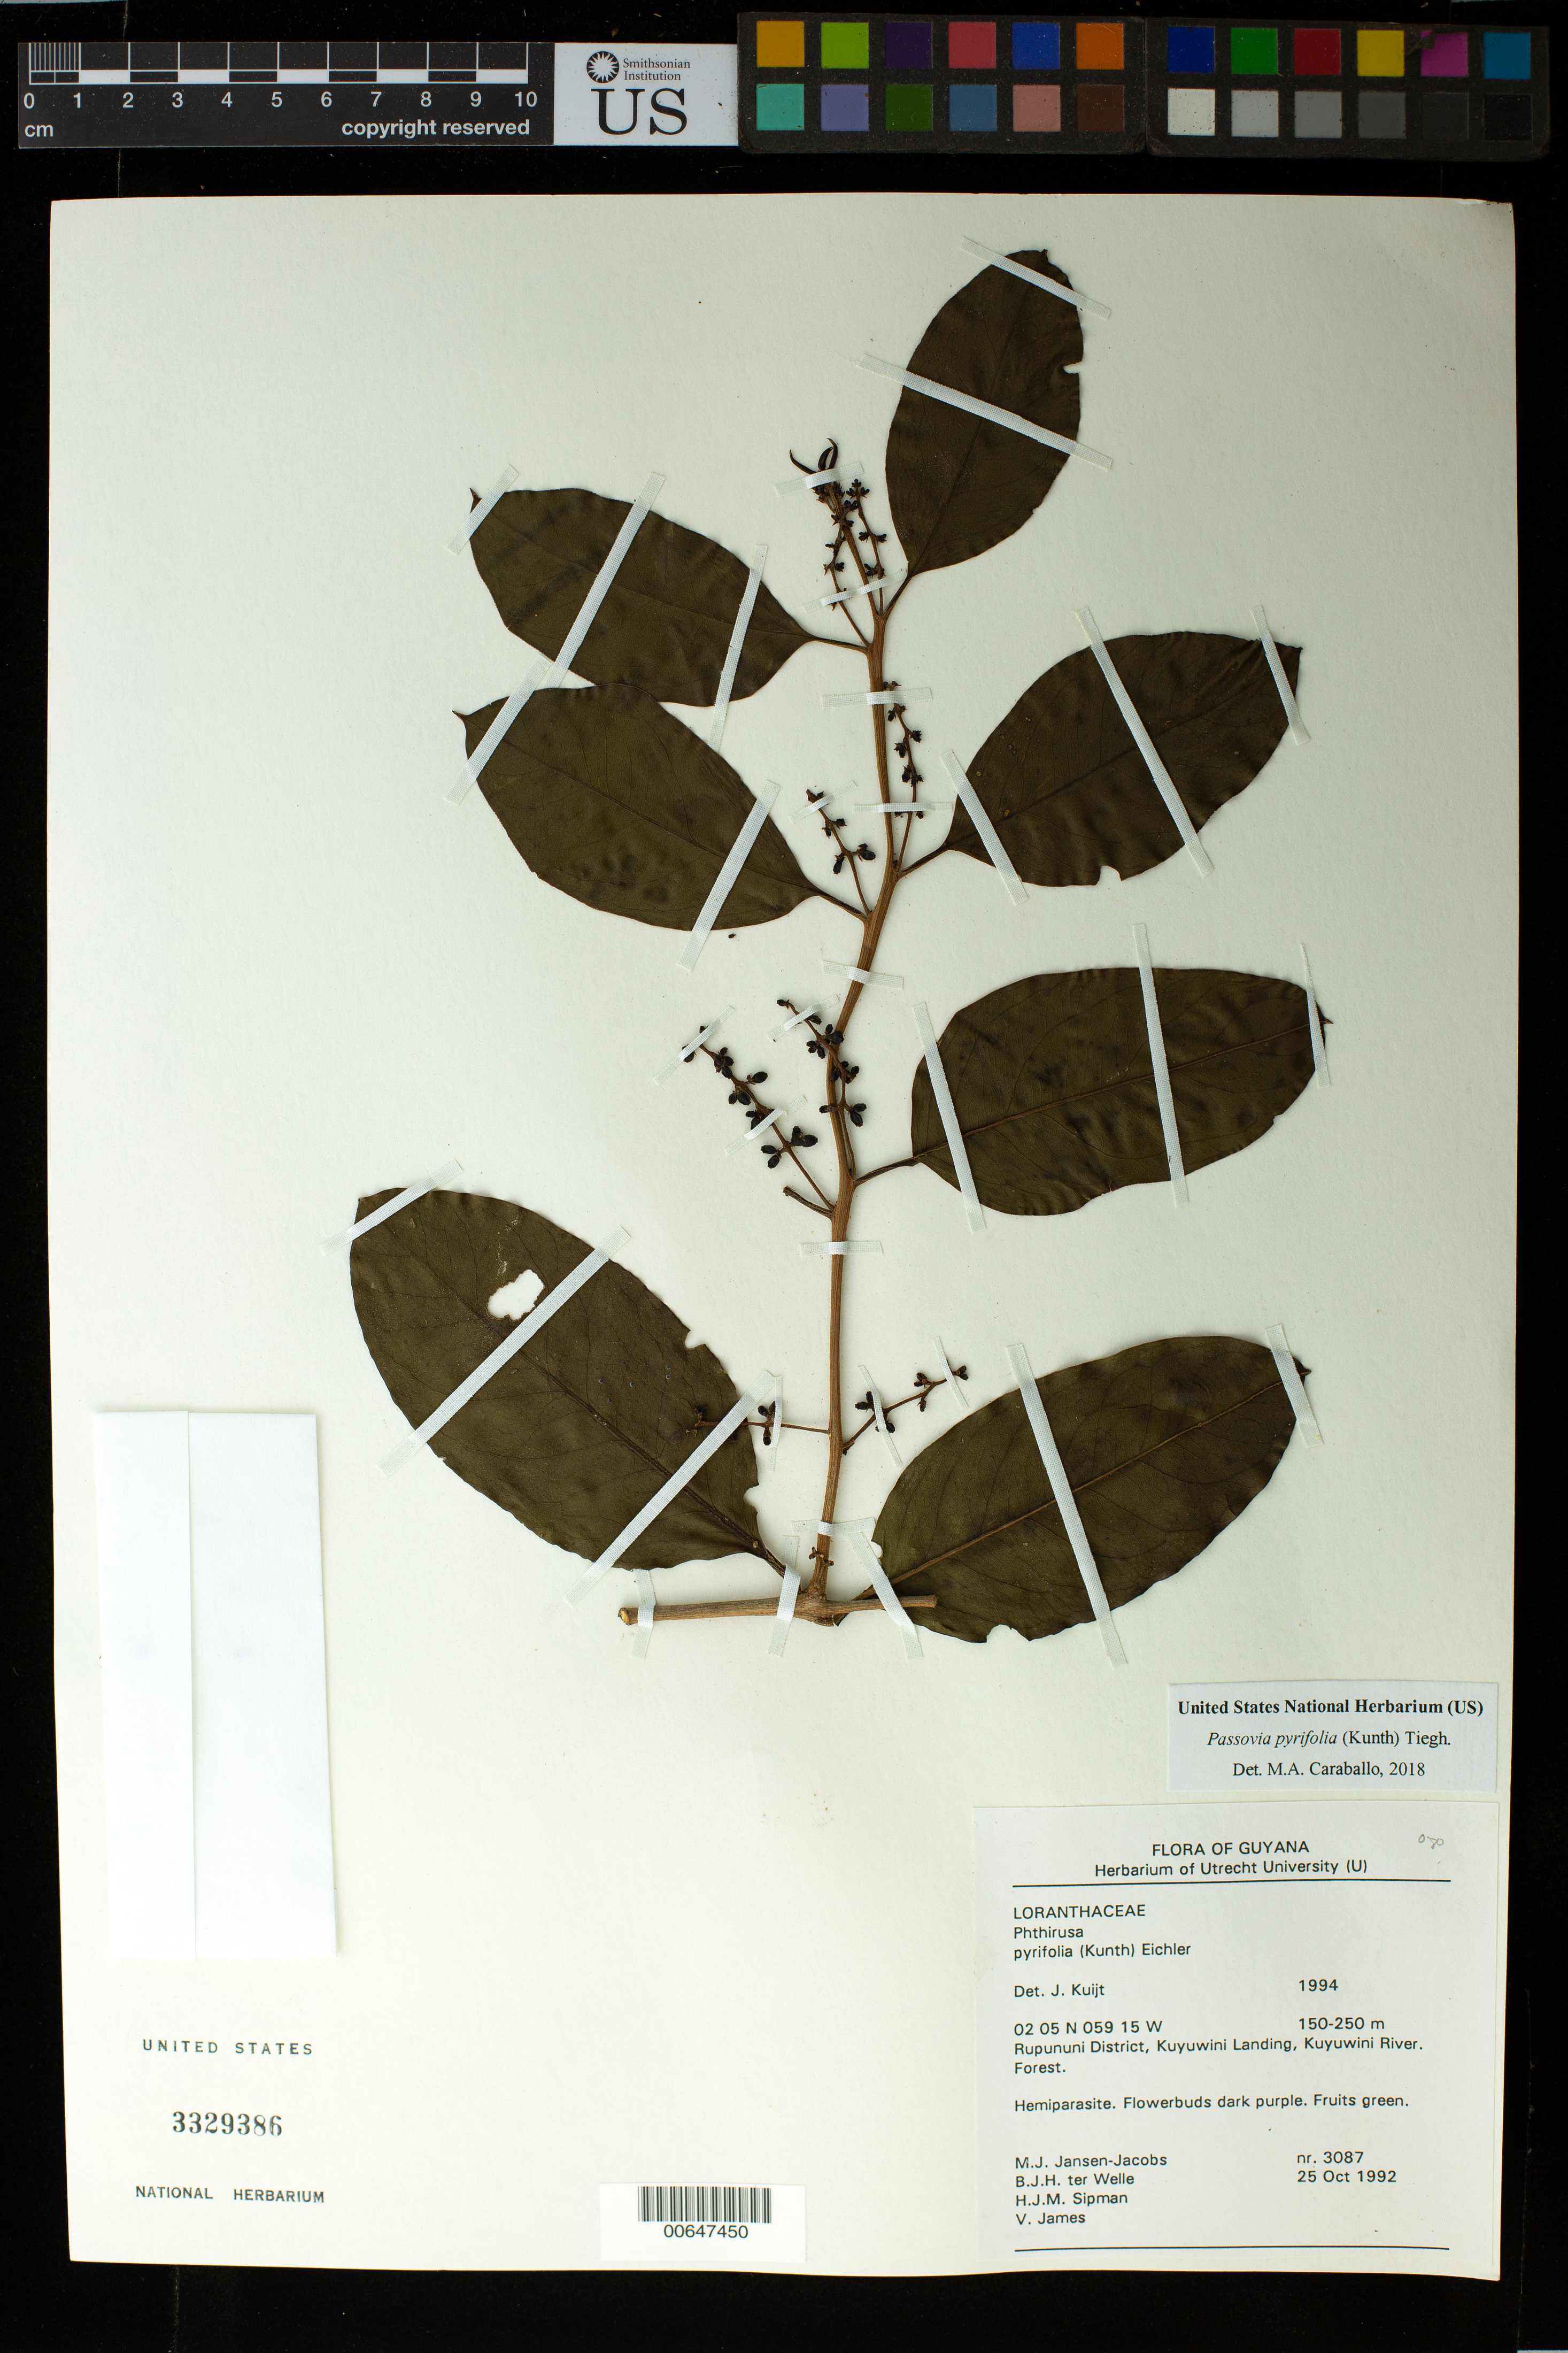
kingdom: Plantae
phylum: Tracheophyta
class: Magnoliopsida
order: Santalales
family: Loranthaceae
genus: Passovia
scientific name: Passovia pyrifolia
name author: (Kunth) Tiegh.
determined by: Caraballo-Ortiz, Marcos A., (MISS), University of Mississippi (UNITED STATES)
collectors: M. J. Jansen-Jacobs, B. Welle, H. J. M. Sipman & V. James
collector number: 3087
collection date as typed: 25-Oct-92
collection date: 1992-10-25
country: Guyana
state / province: U. Takutu-U. Essequibo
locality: Kuyuwini Landing, Kuyuwini River, Rupununi District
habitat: Forest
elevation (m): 150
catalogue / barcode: US 3329386